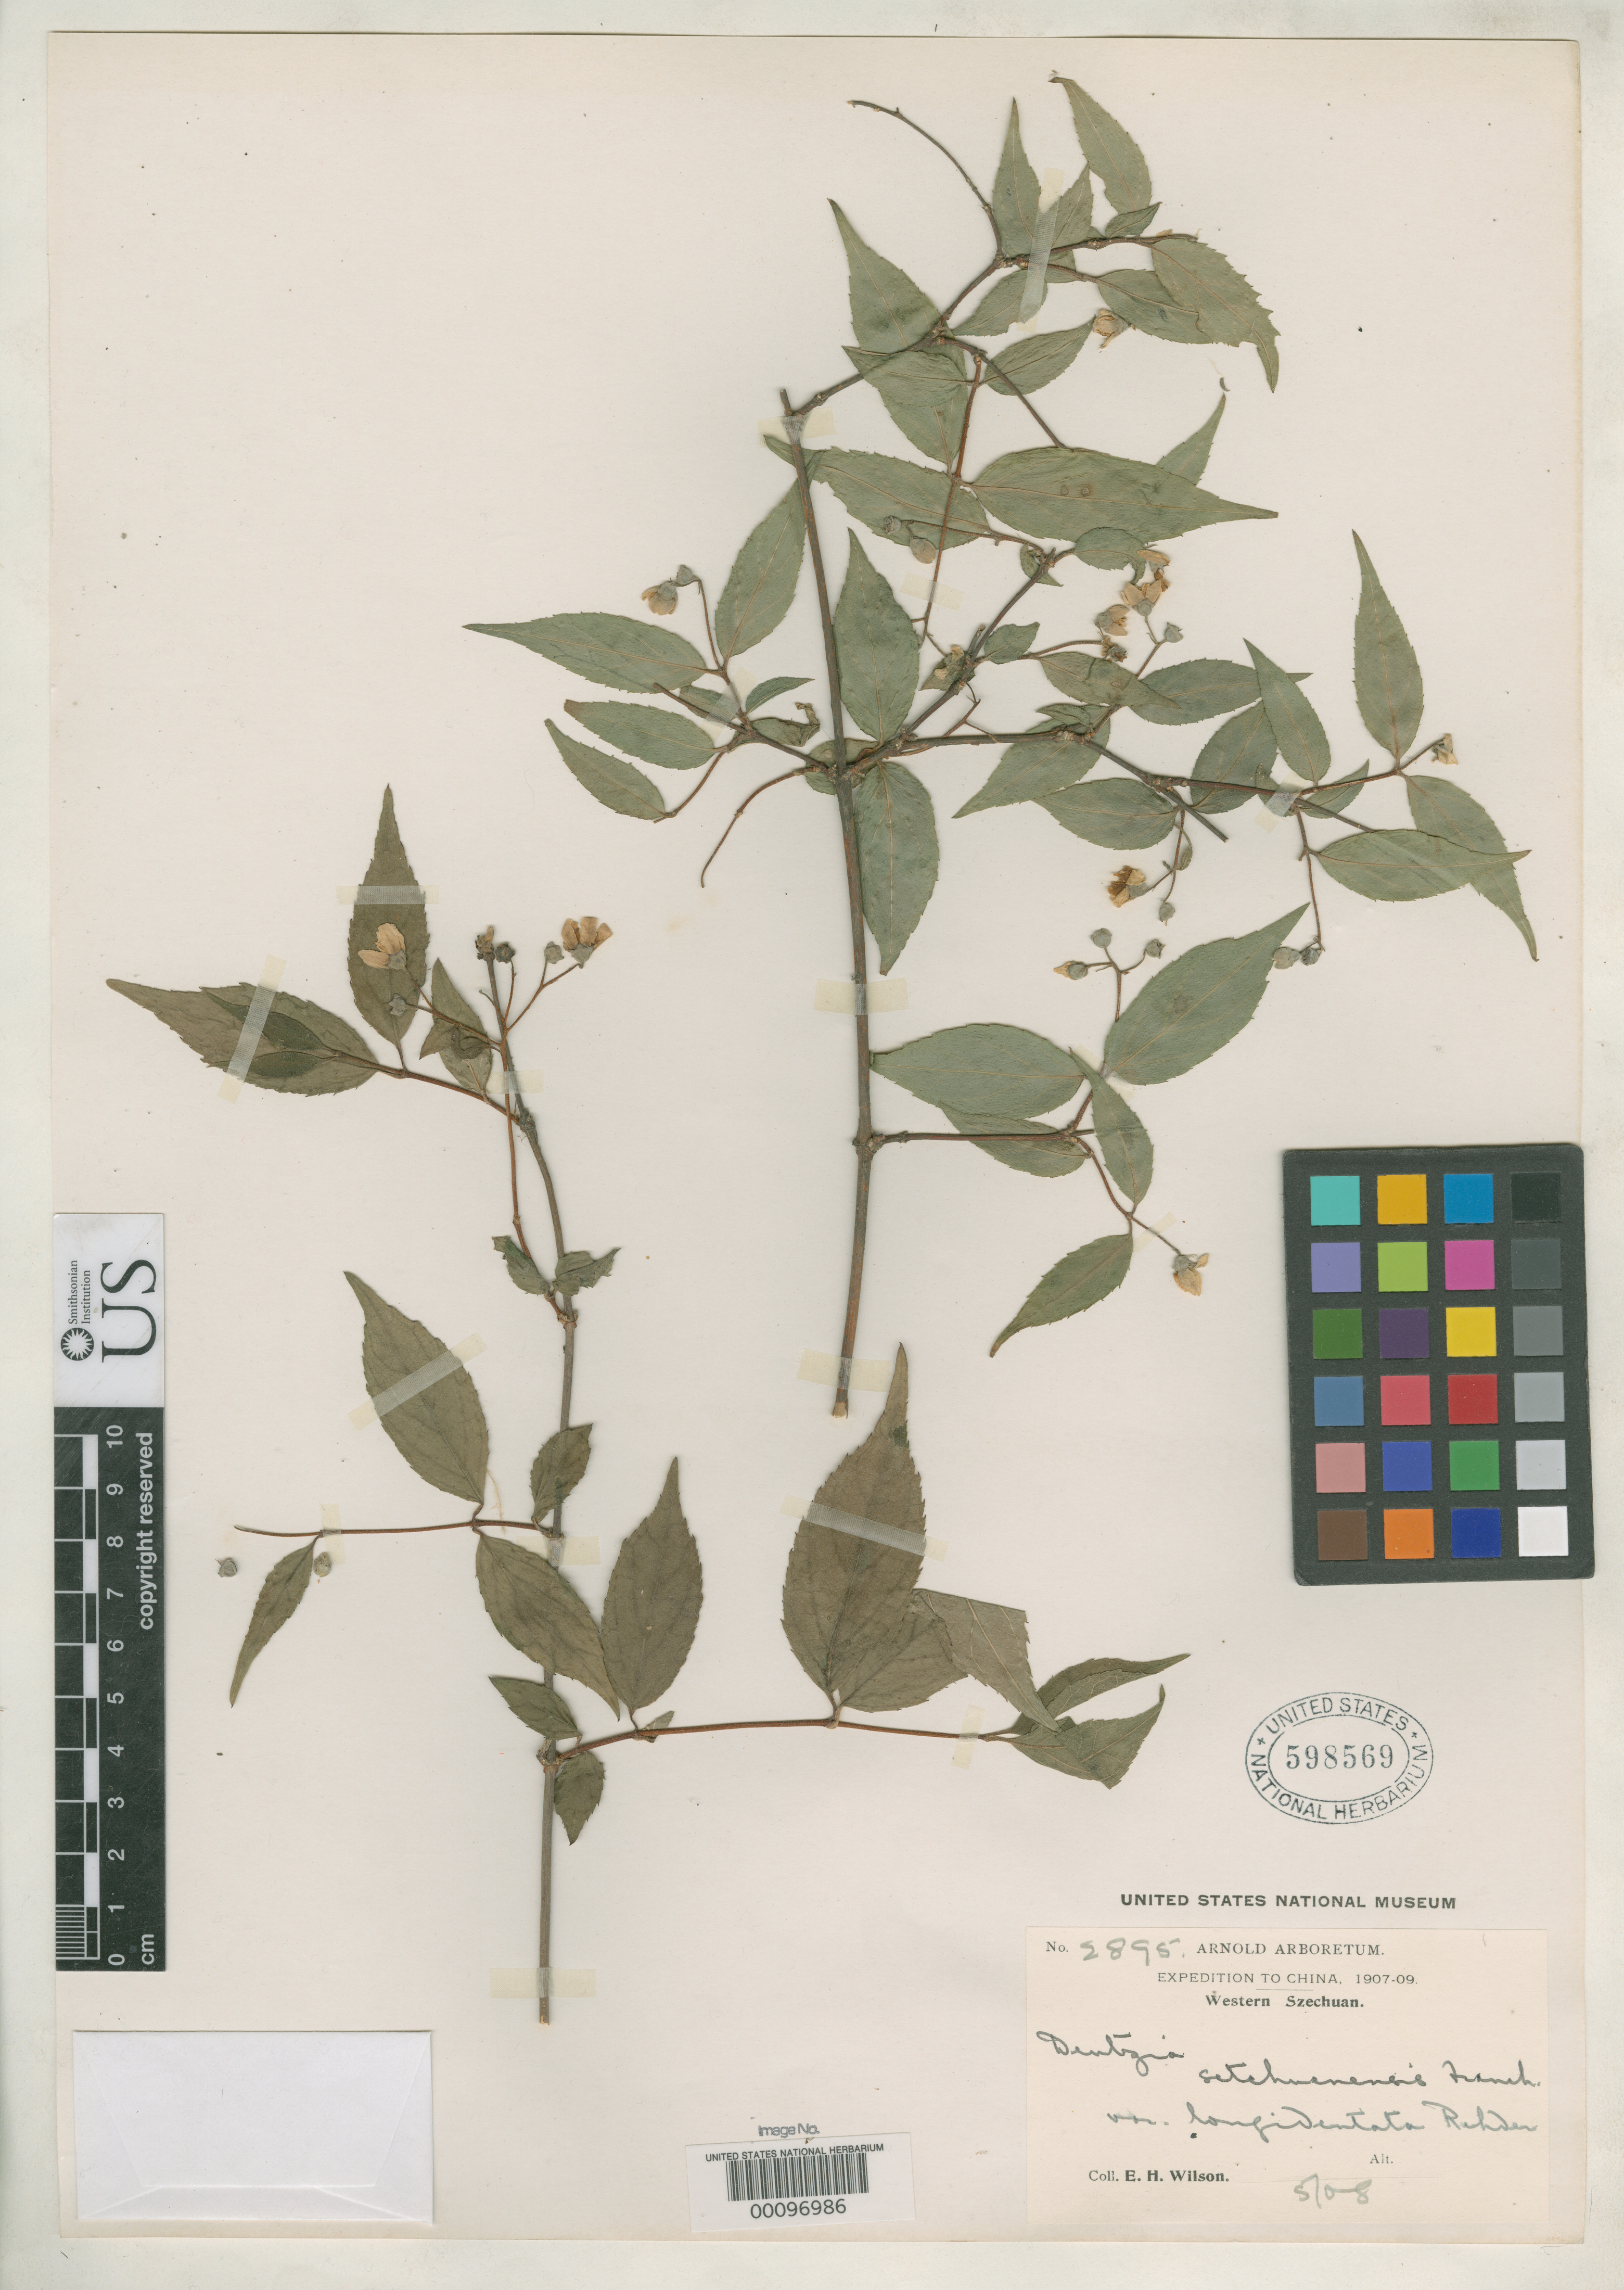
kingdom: Plantae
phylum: Tracheophyta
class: Magnoliopsida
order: Cornales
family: Hydrangeaceae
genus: Deutzia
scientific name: Deutzia setchuenensis var. longidentata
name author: Rehder in Sarg.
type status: Isotype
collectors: E. H. Wilson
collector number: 2895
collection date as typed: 25 May 1908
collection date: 1908-05-25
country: China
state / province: Sichuan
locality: Chin-ting-shan.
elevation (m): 1200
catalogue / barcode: US 598569